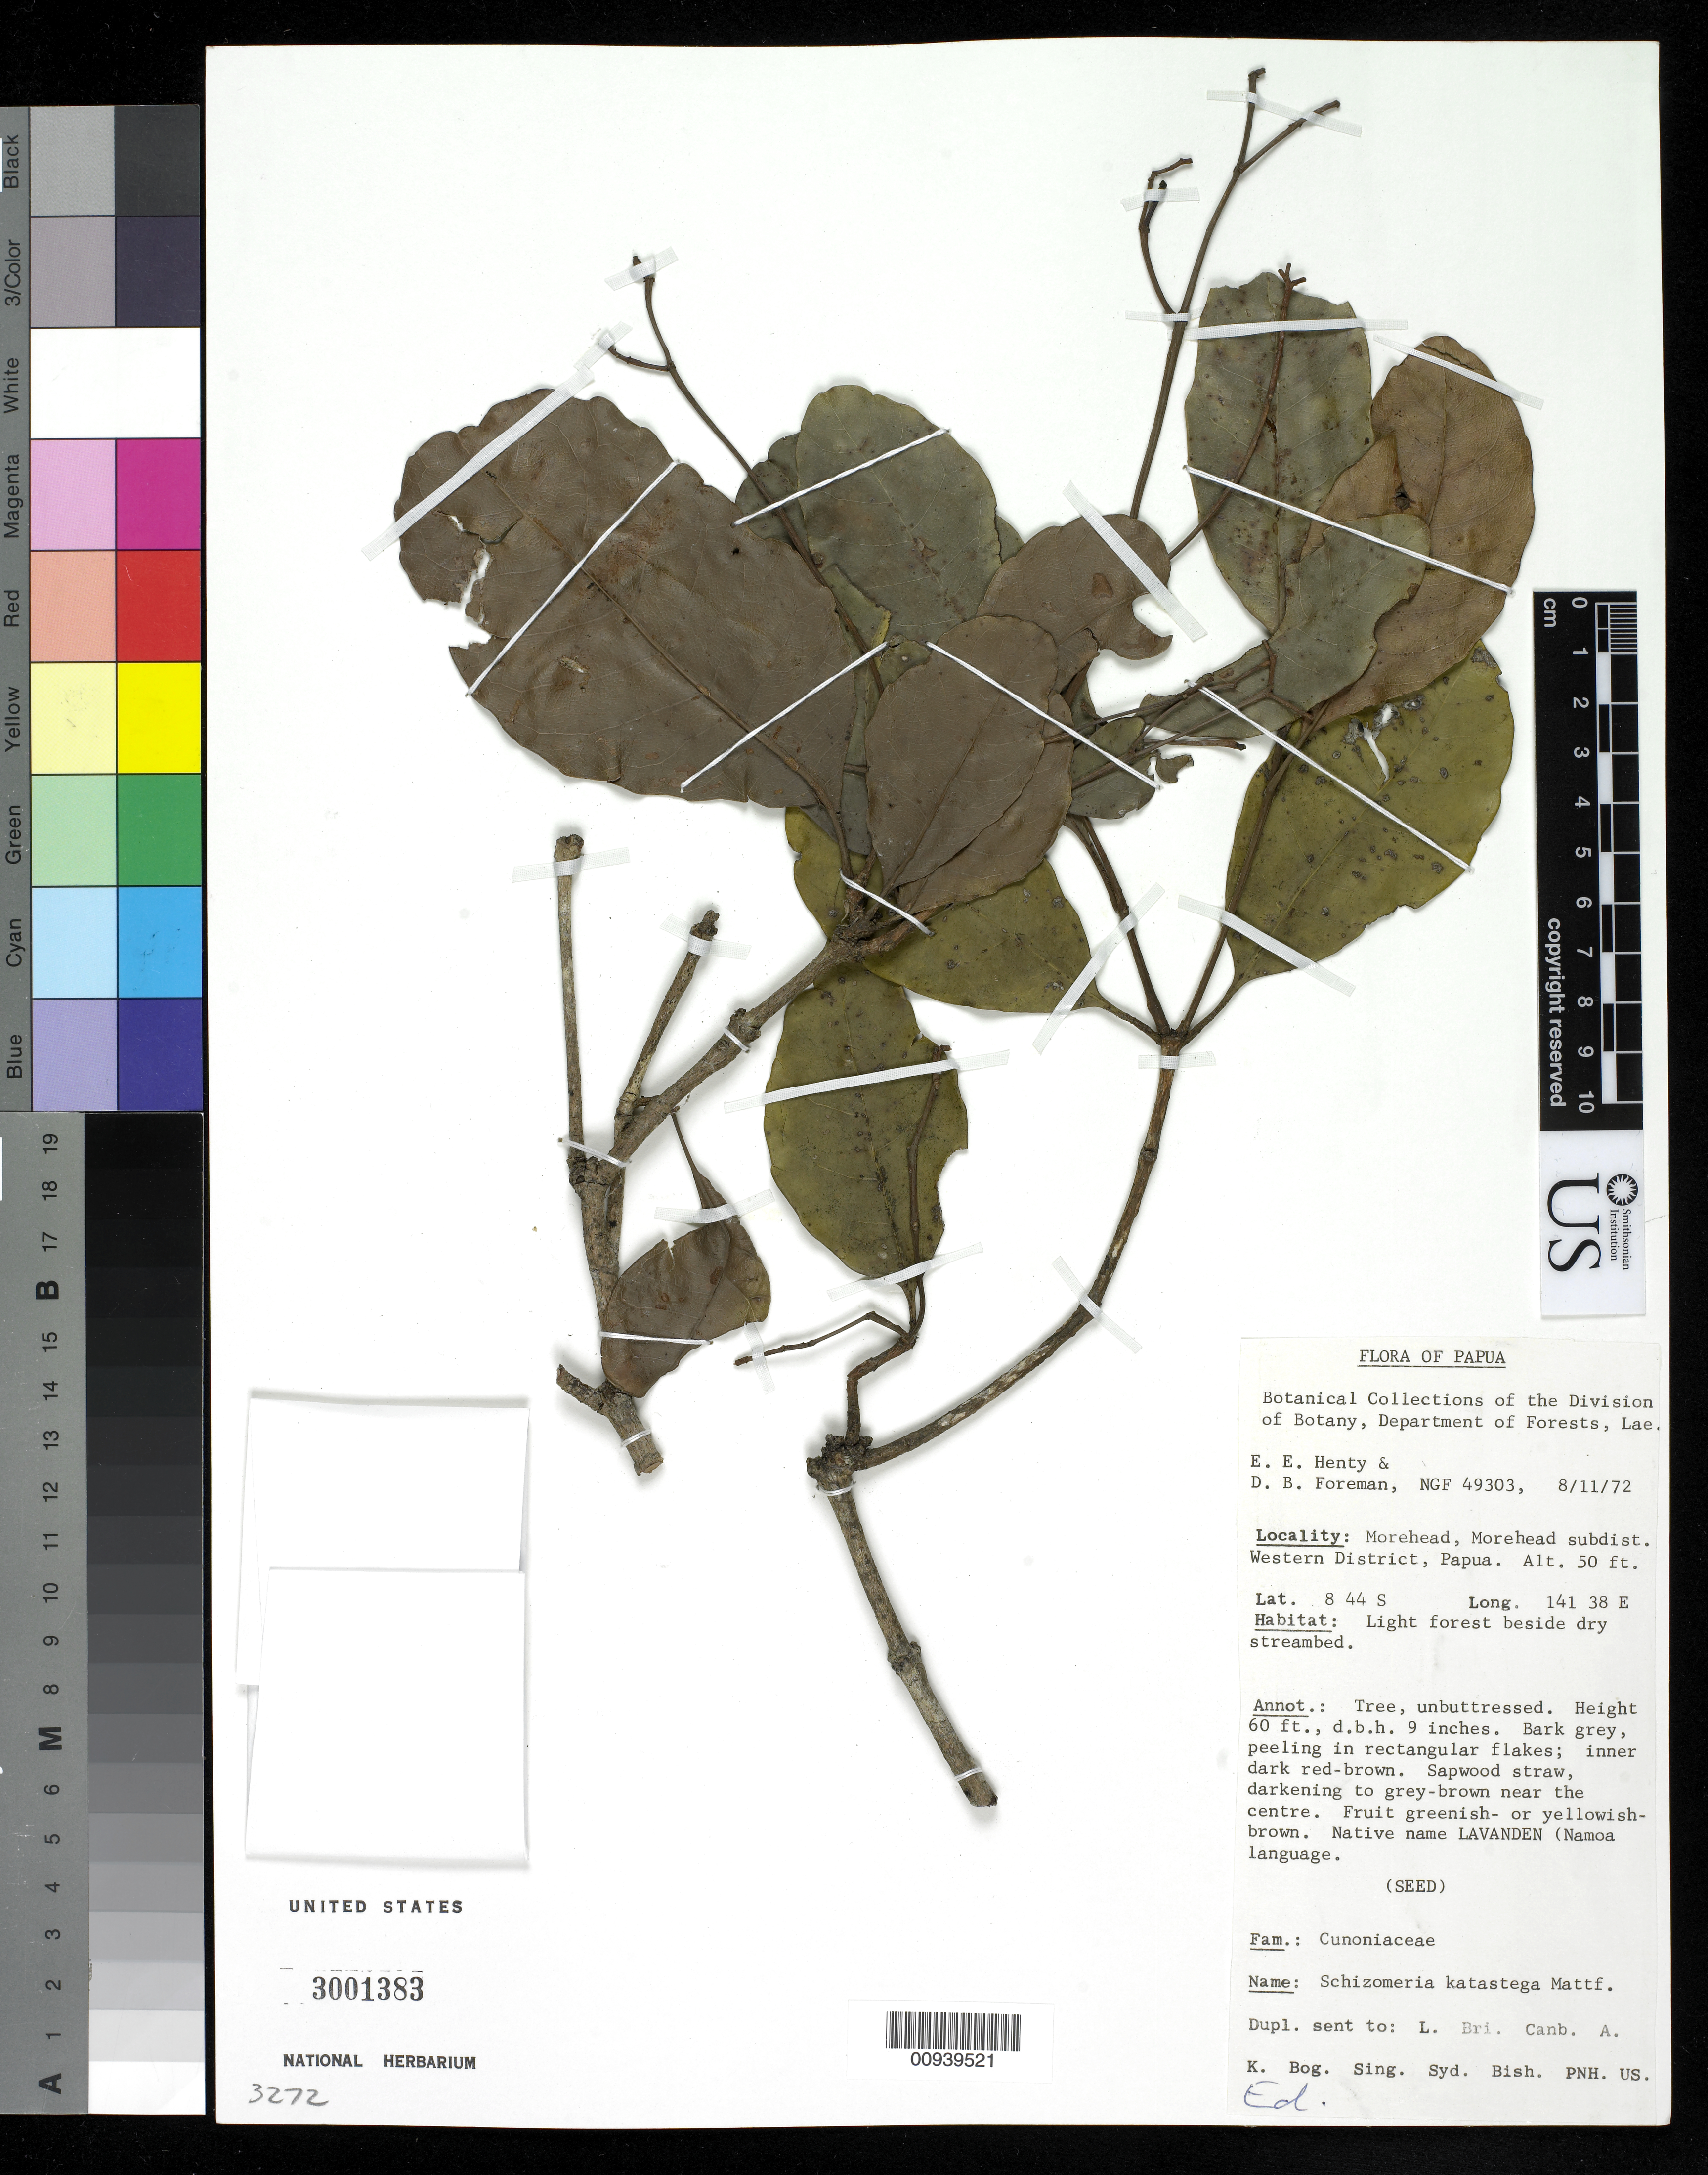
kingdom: Plantae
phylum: Tracheophyta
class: Magnoliopsida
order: Oxalidales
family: Cunoniaceae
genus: Schizomeria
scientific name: Schizomeria katastega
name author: Mattf.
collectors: E. Henty & D. Foreman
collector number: NGF 49303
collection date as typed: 11 Aug 1972 or 08 Nov 1972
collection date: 1972-08-11 or 1972-11-08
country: Papua New Guinea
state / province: Western Highlands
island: New Guinea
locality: Morehead subdist., Morehead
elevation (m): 15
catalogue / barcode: US 3001383